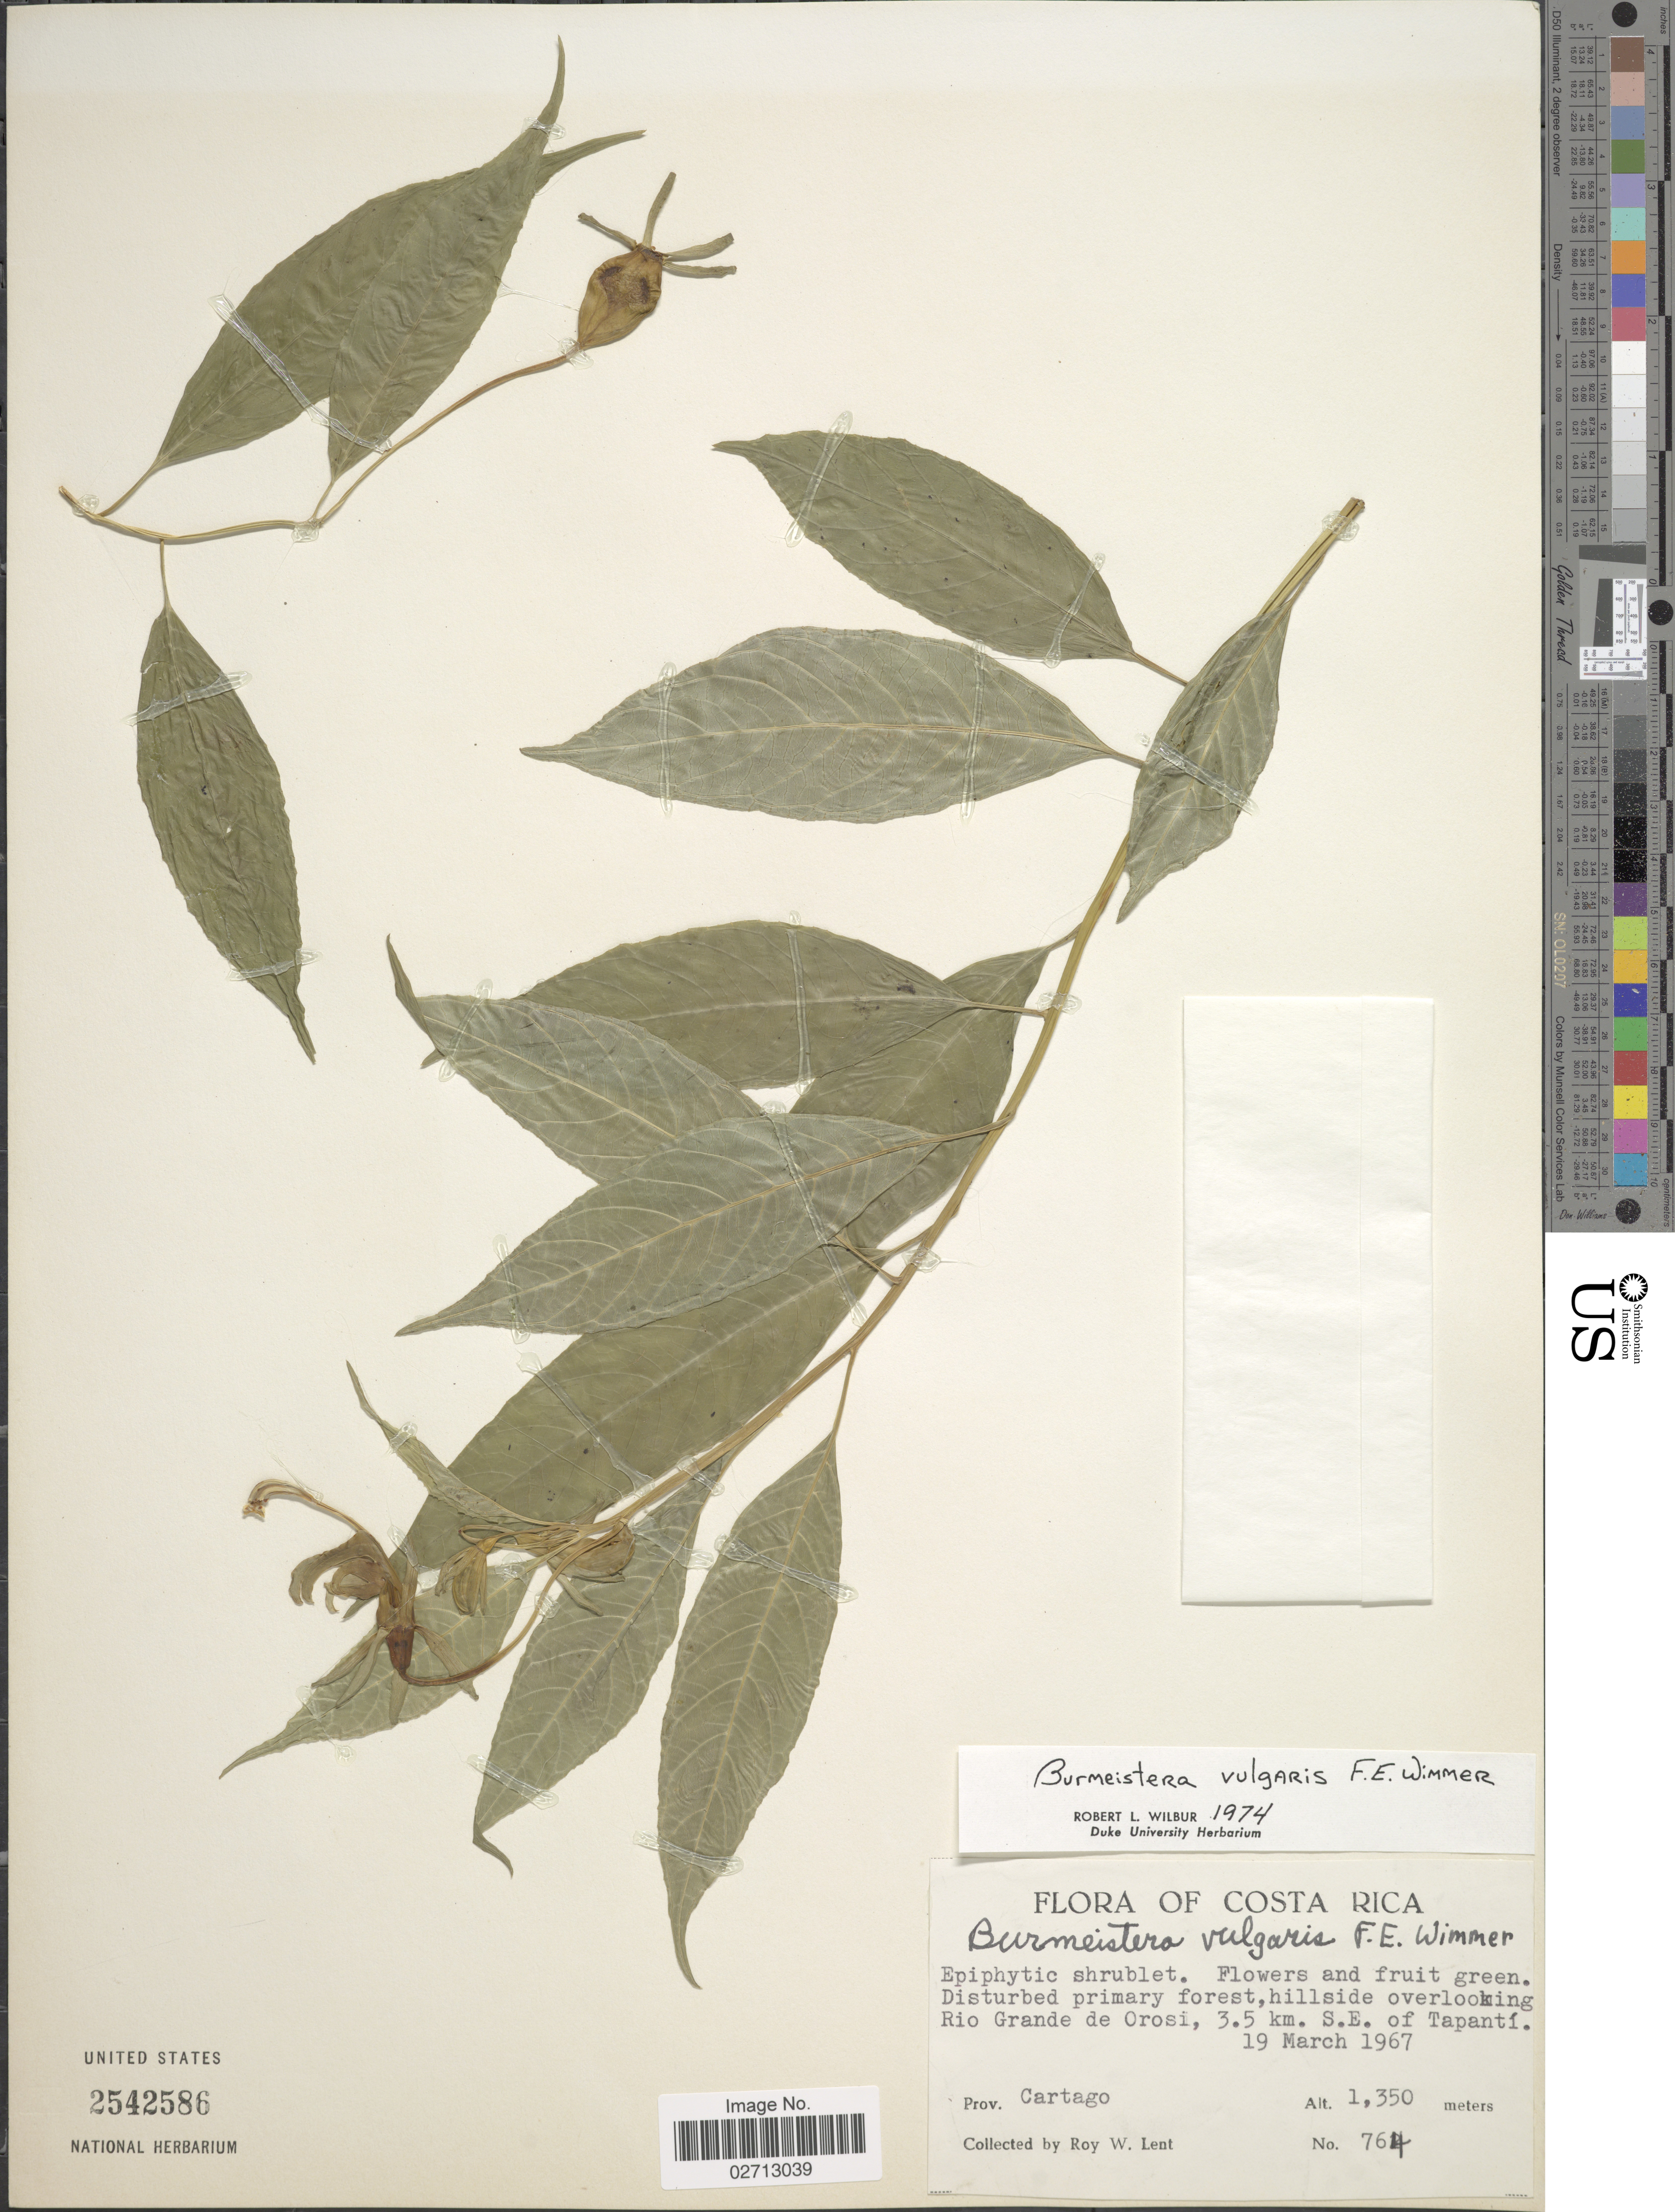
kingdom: Plantae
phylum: Tracheophyta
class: Magnoliopsida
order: Asterales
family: Campanulaceae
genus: Burmeistera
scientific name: Burmeistera vulgaris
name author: E. Wimm.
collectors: R. W. Lent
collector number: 764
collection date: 1967-03-19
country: Costa Rica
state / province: Cartago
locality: Hillside overlooking, Rio Grande de Orosi, 3.5 km. S. E. of Tapanti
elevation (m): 1350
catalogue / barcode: US 2542586